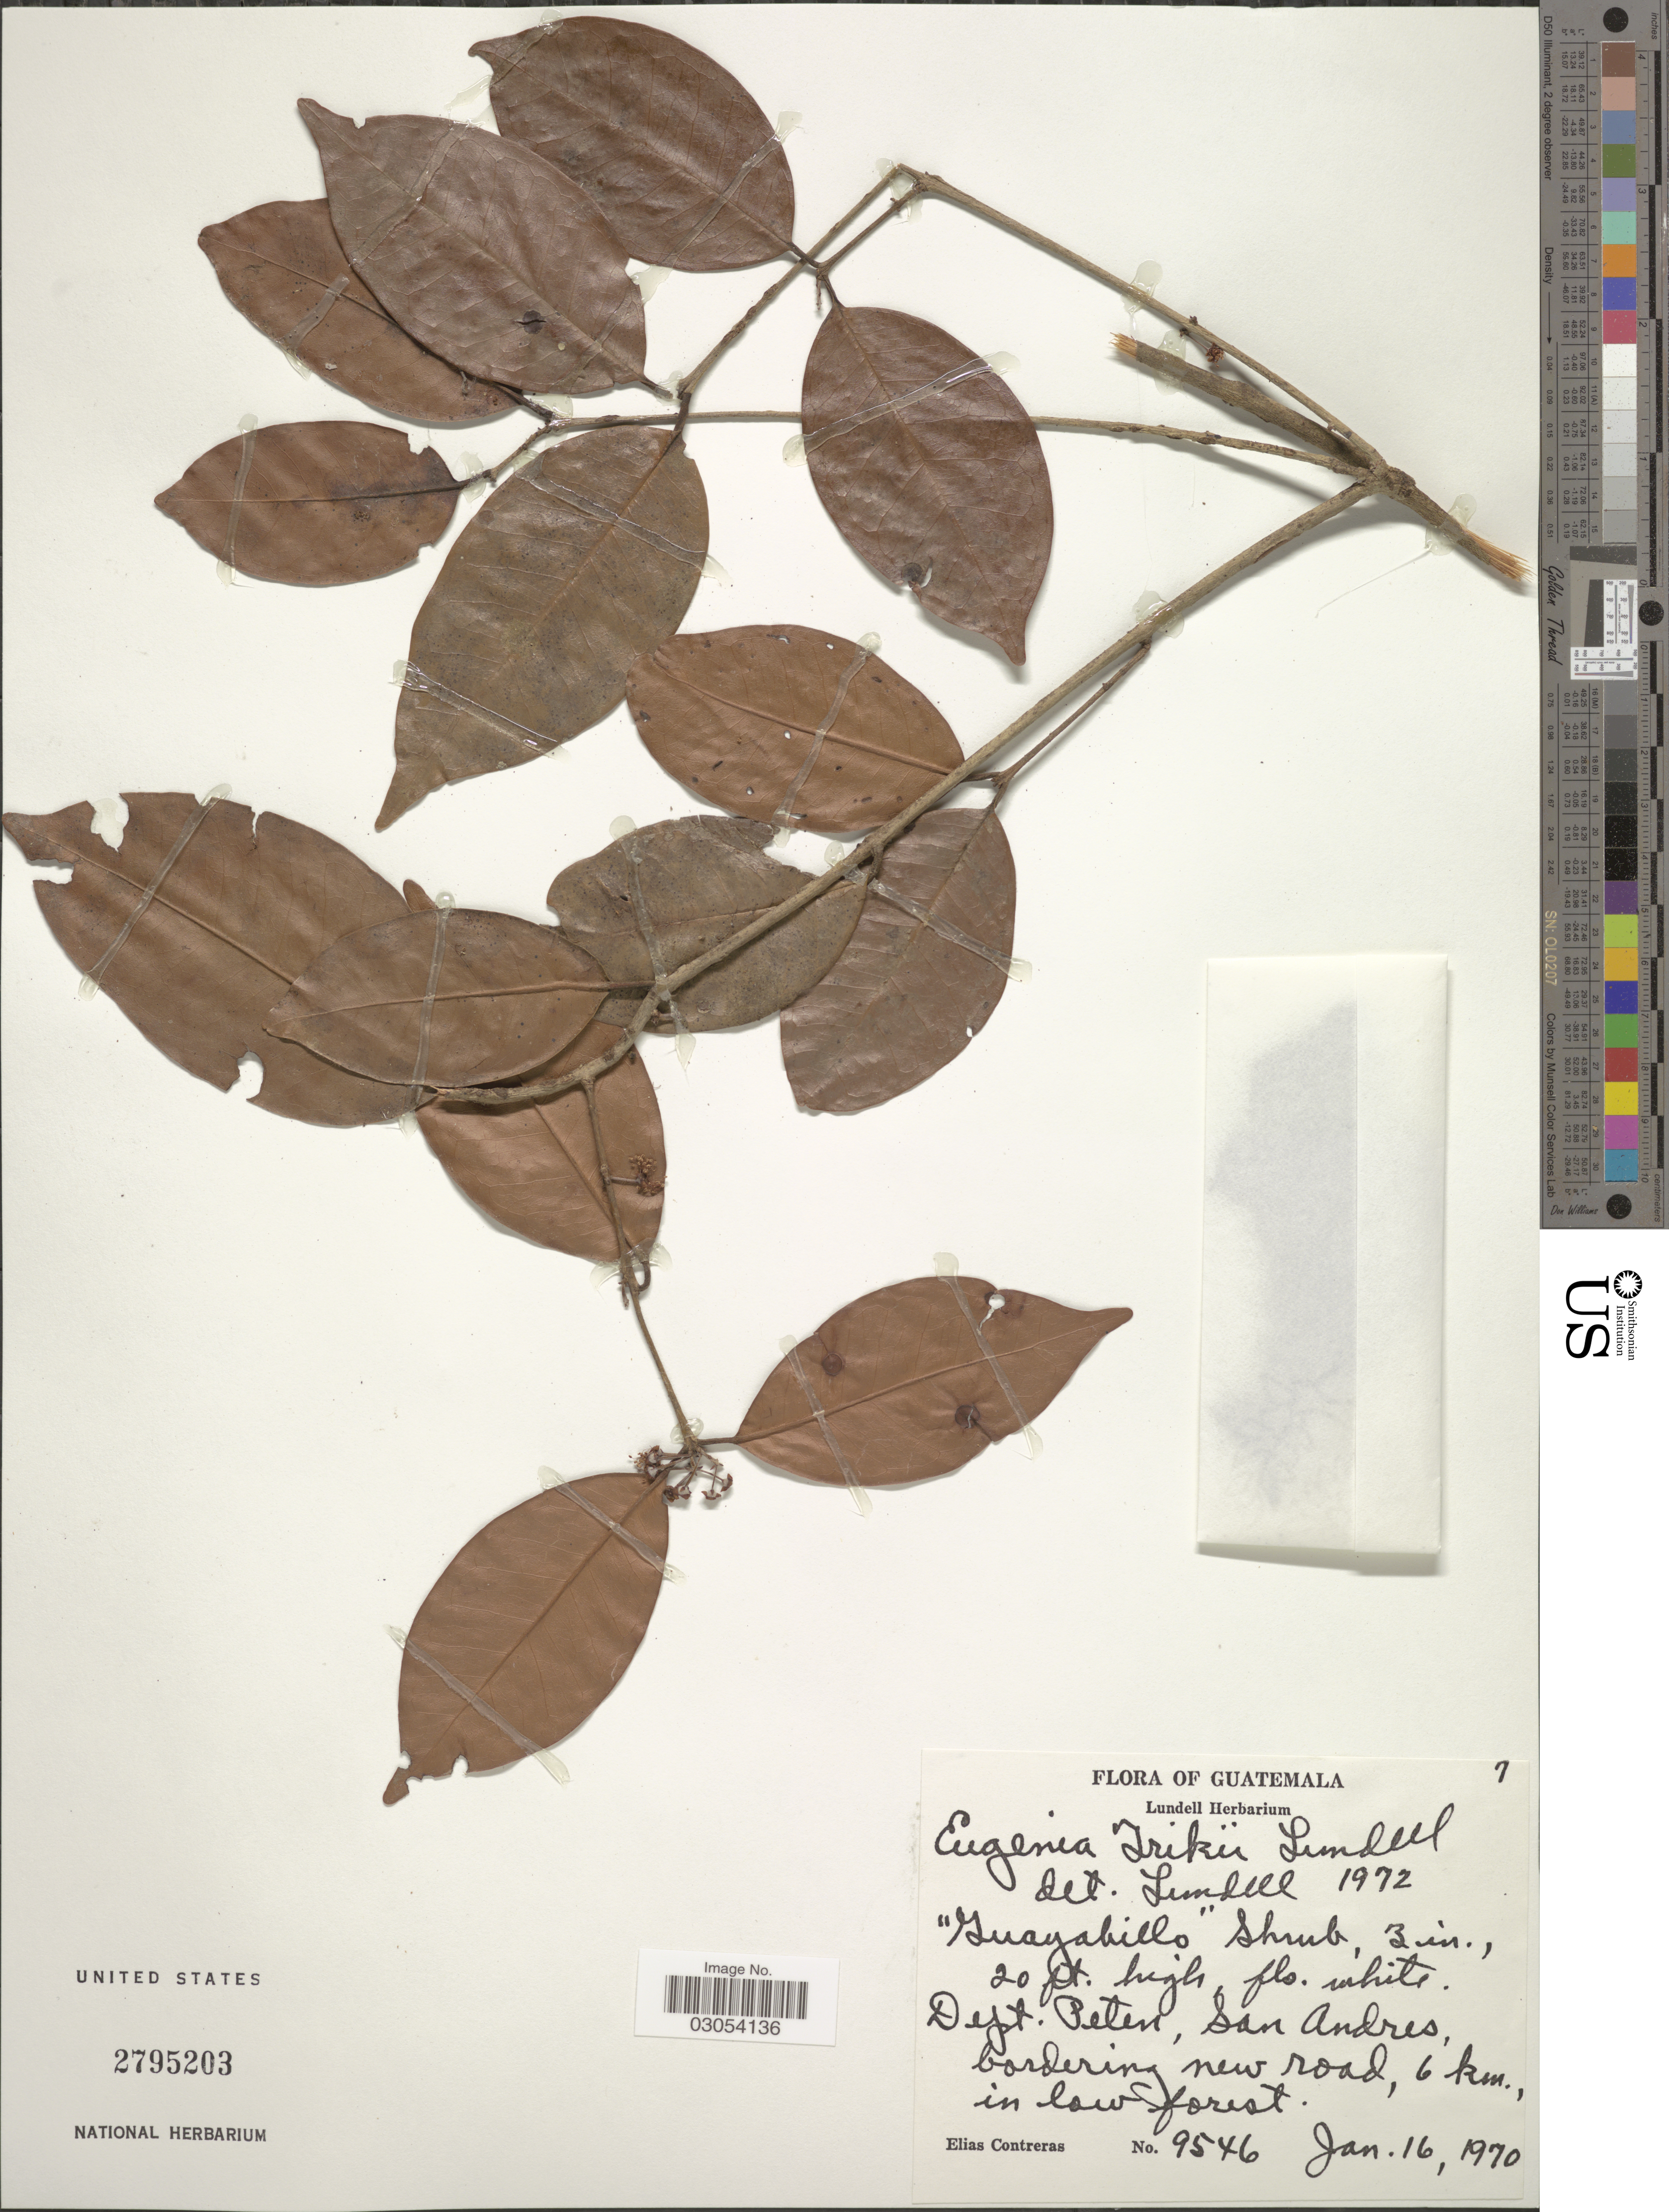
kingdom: Plantae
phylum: Tracheophyta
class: Magnoliopsida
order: Myrtales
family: Myrtaceae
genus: Eugenia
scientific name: Eugenia trikii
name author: Lundell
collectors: E. Contreras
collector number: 9546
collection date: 1970-01-16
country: Guatemala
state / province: El Petén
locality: Dept. Peten, San Andres, bordering new road, 6 km.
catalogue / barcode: US 2795203